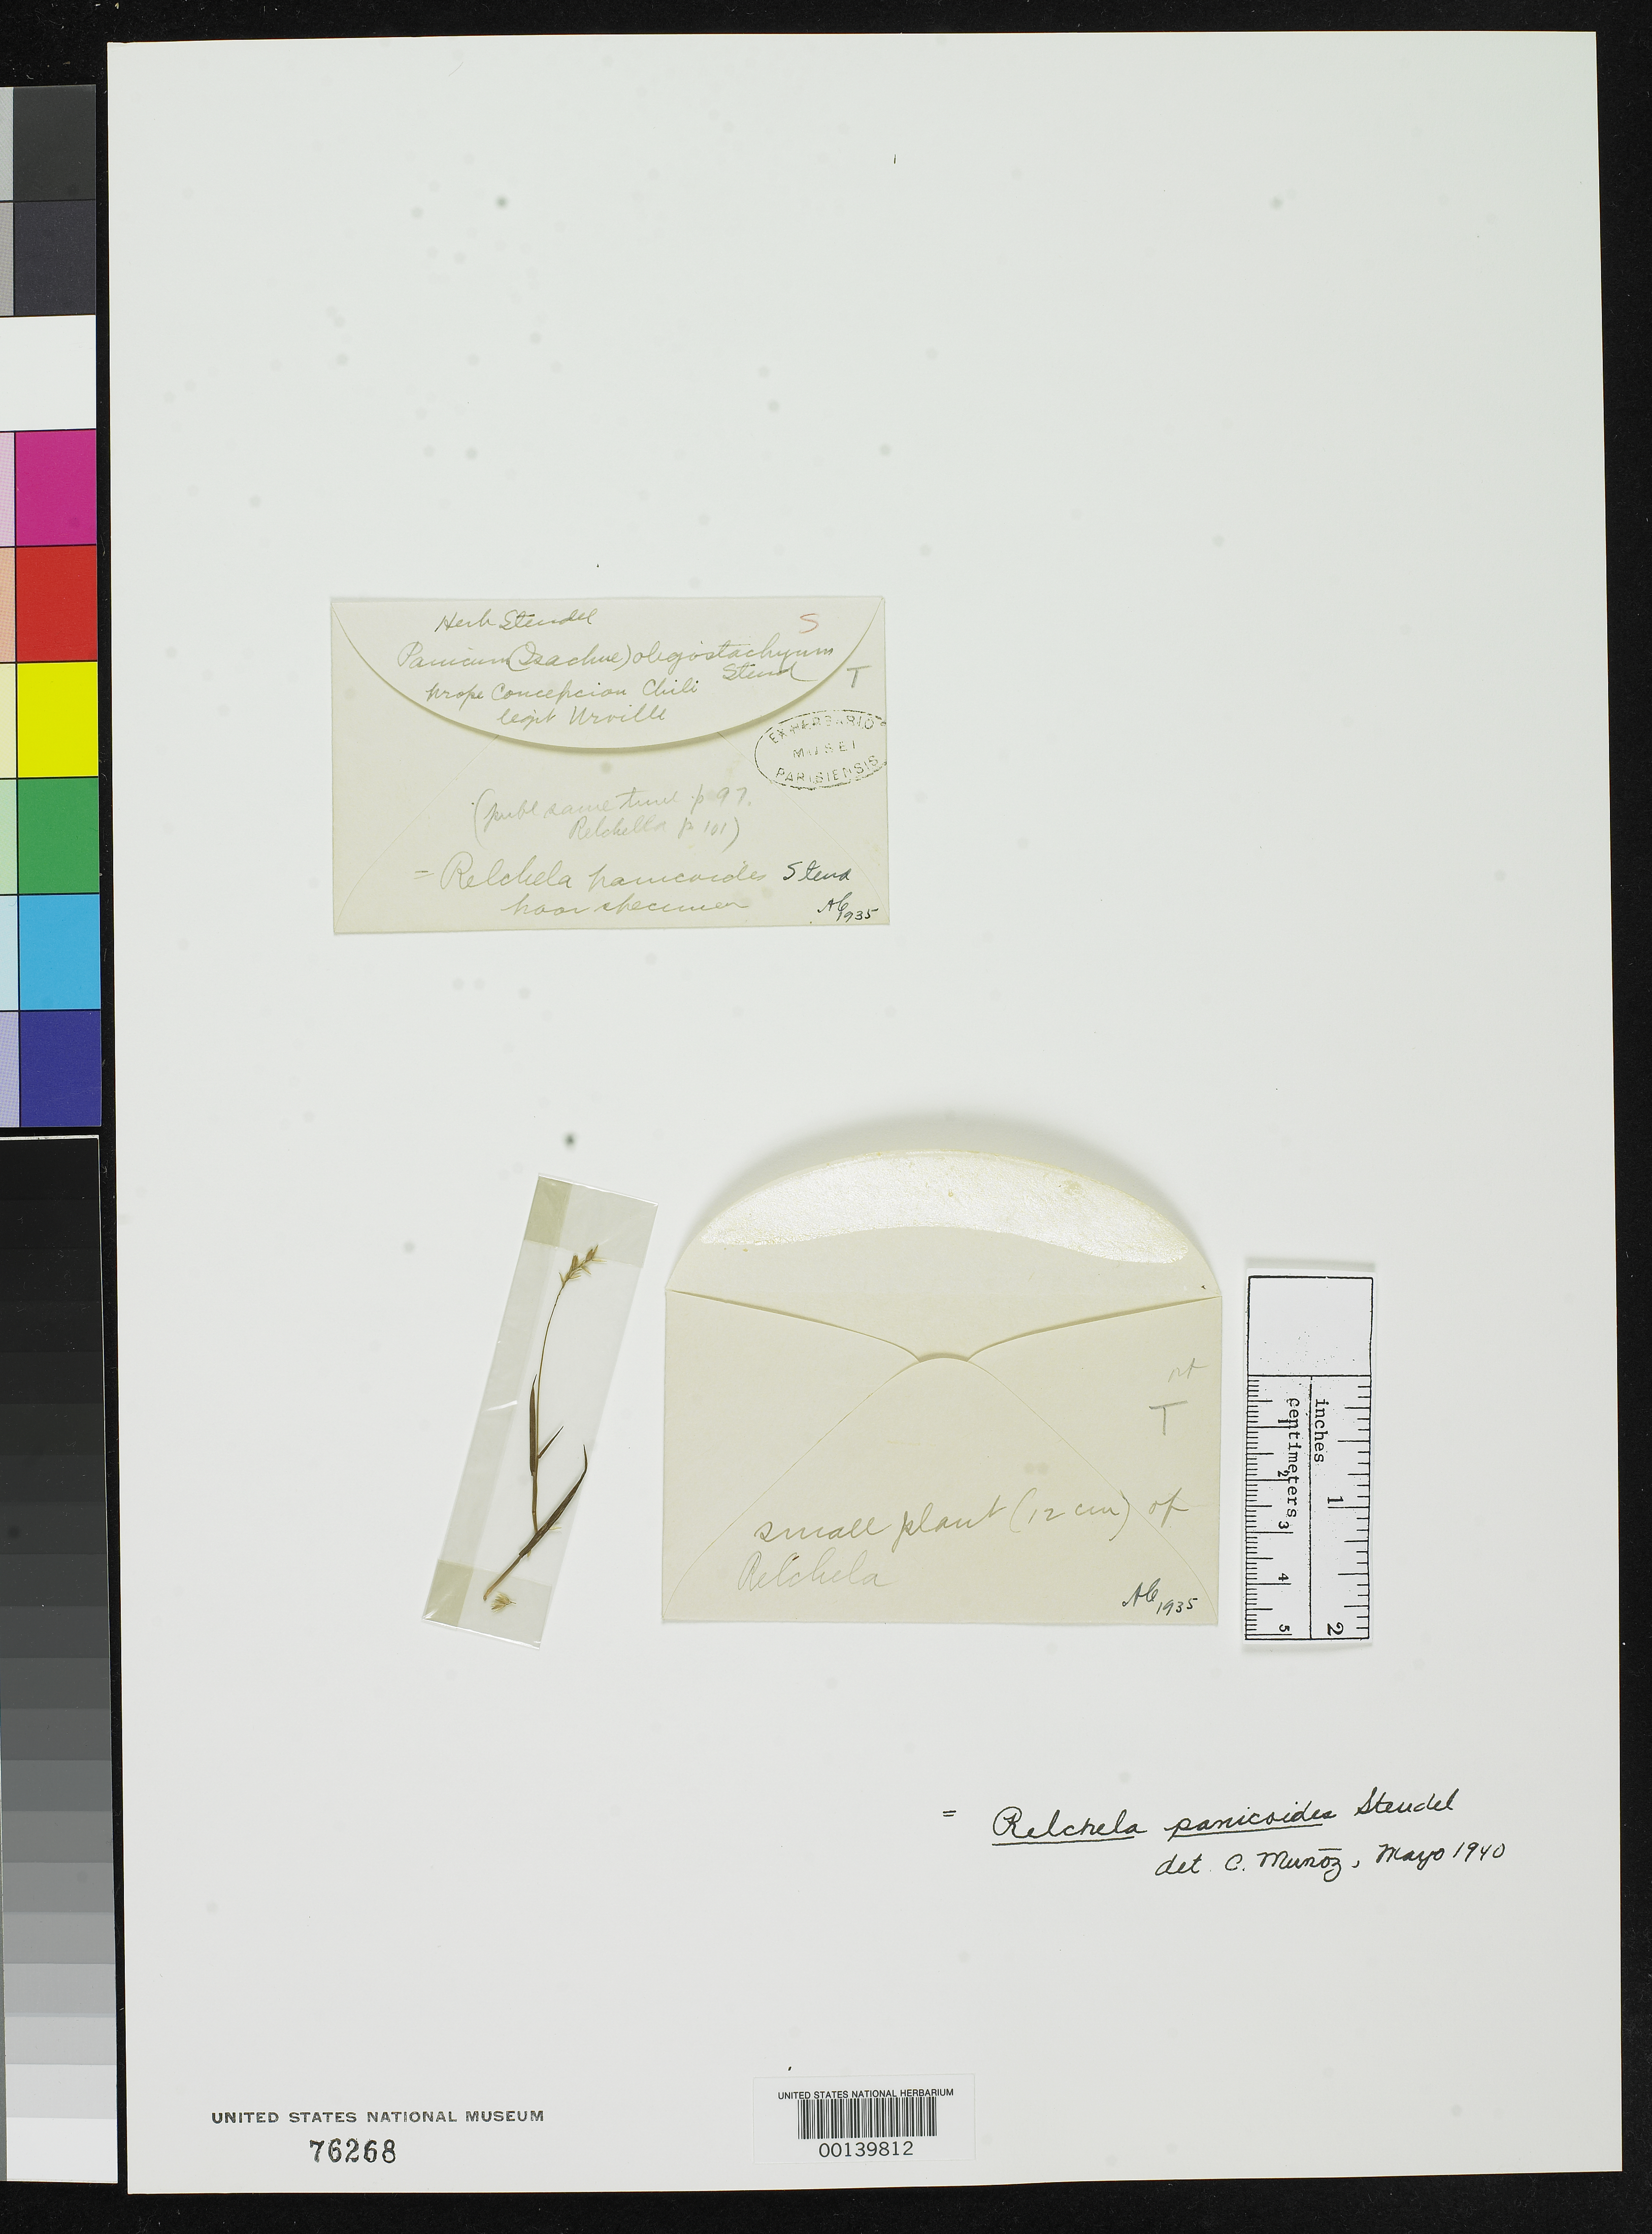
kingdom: Plantae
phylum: Tracheophyta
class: Liliopsida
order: Poales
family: Poaceae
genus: Panicum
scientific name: Panicum oligostachyum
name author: Steud.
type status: Type Fragment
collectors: J. d'Urville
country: Chile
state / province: Bio-Bío (VIII)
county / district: Concepción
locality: Near Concepción.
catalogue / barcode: US 76268